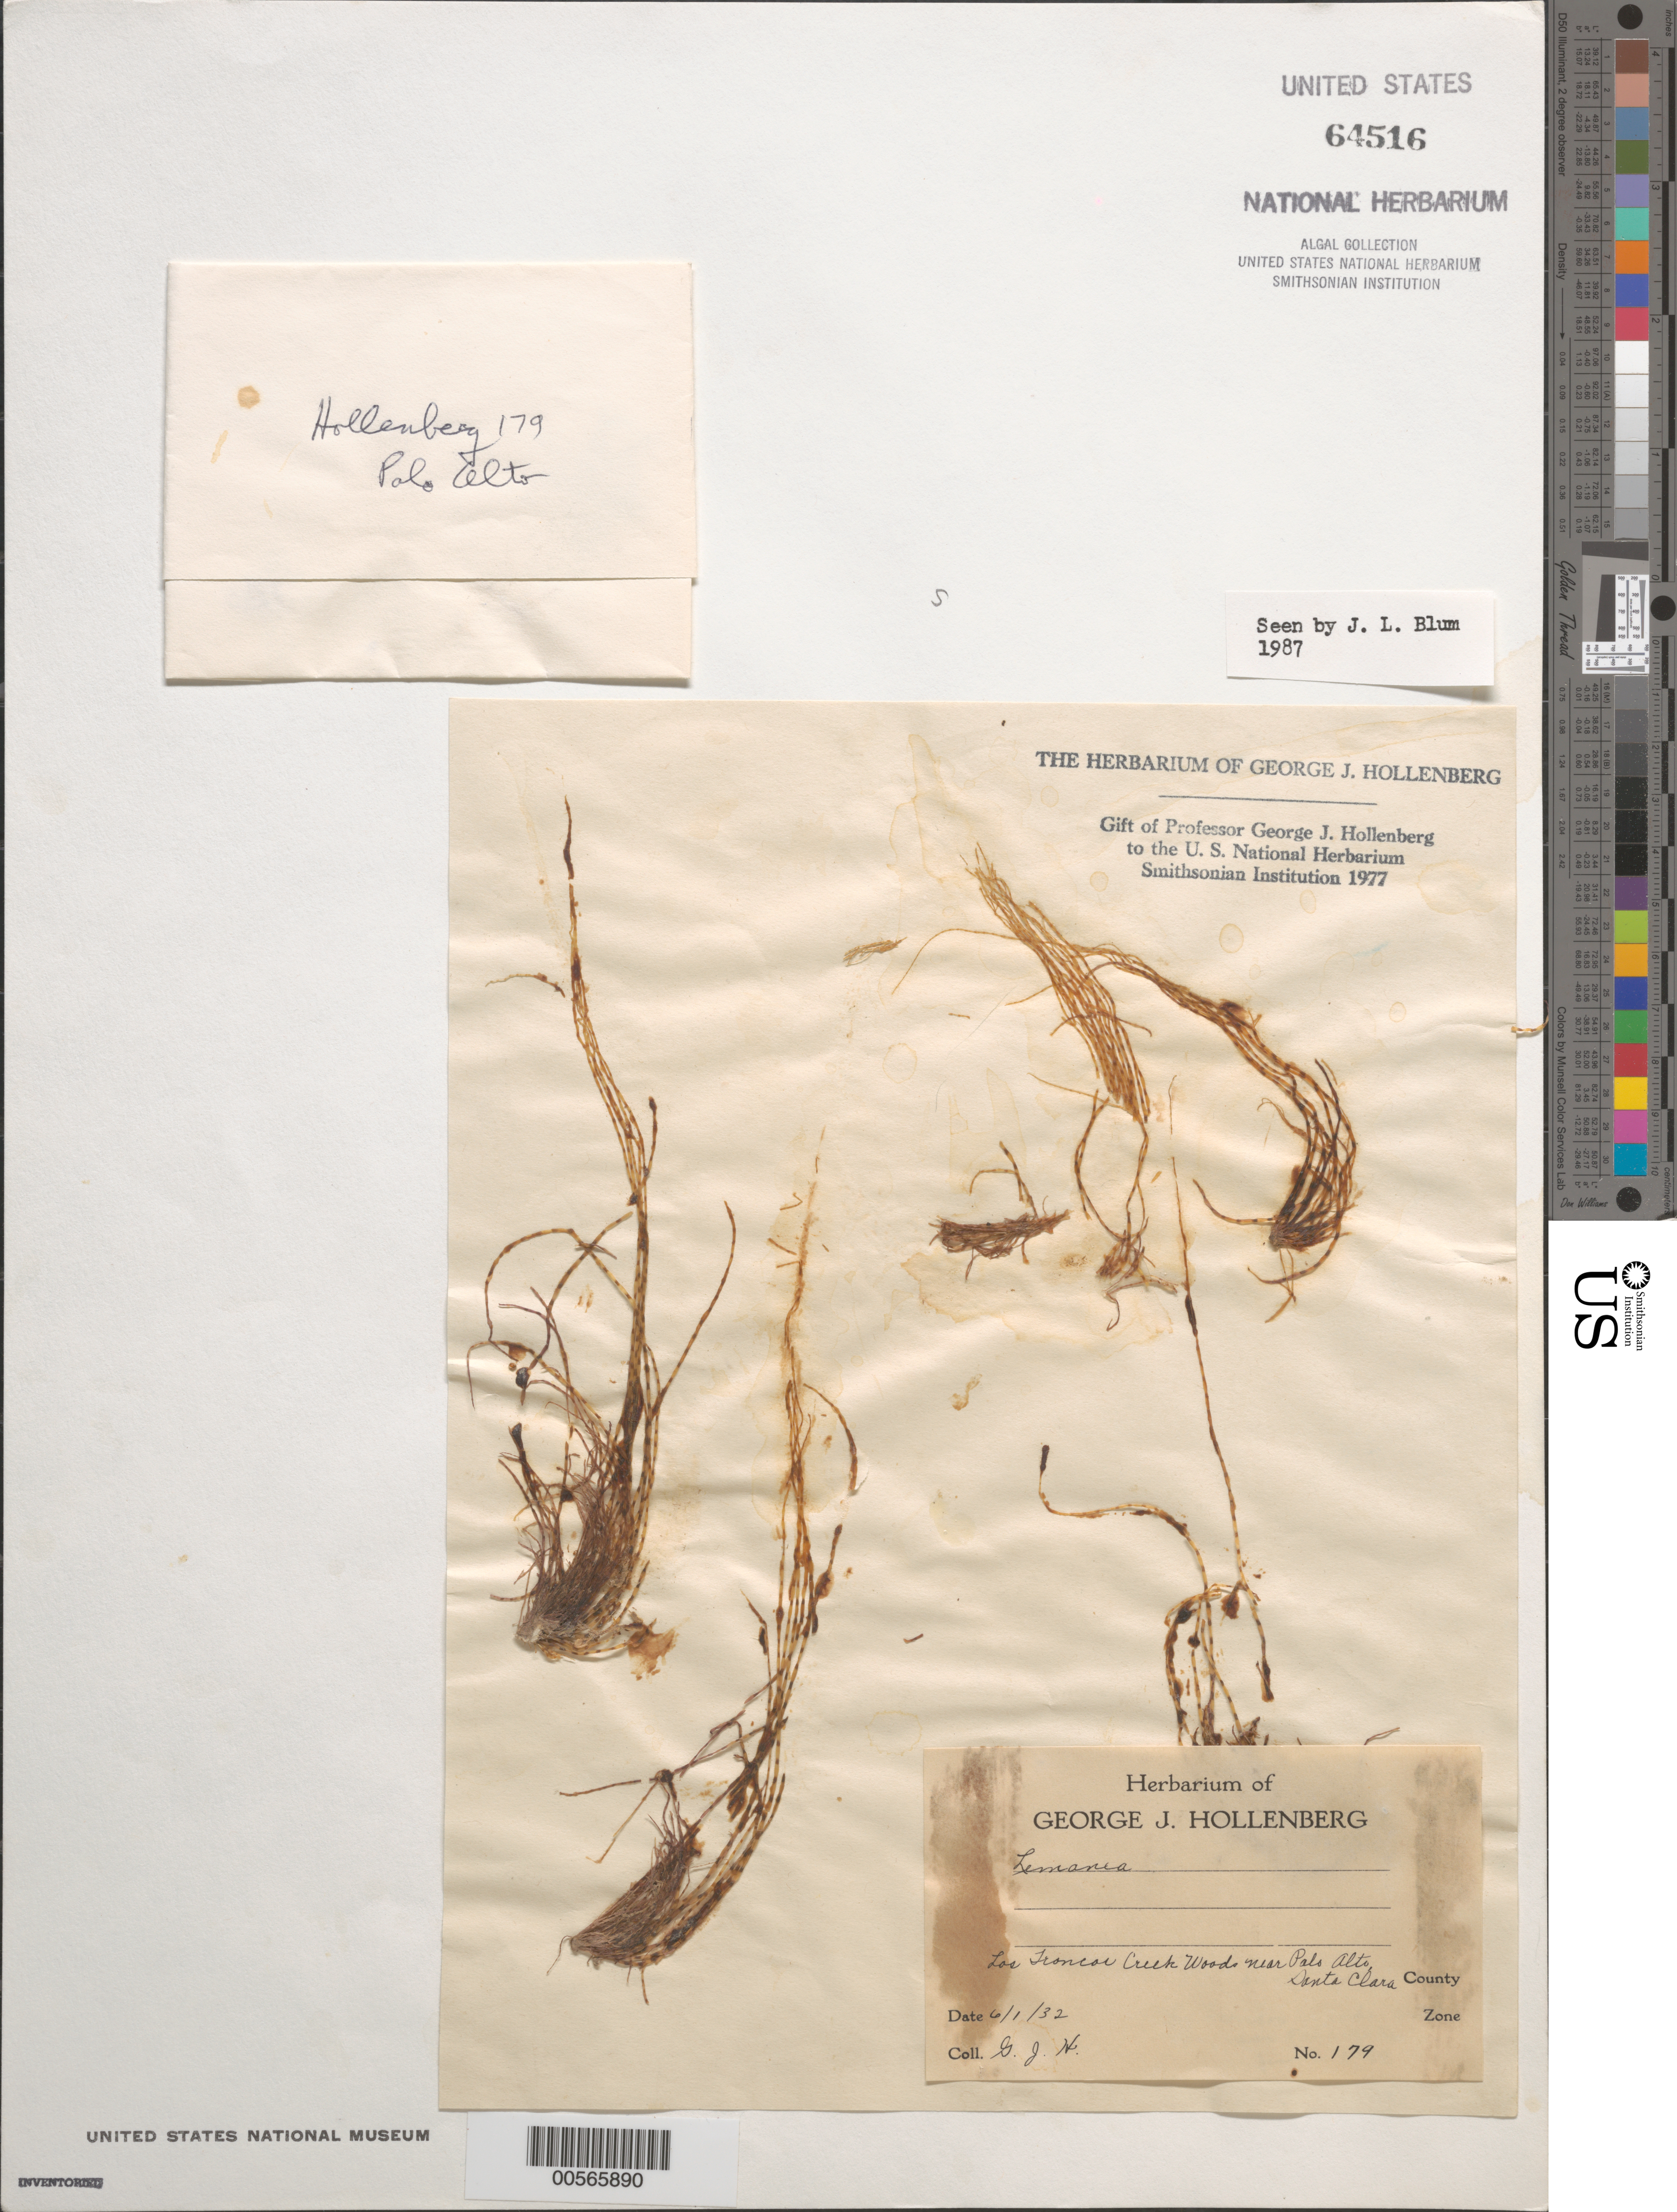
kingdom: Plantae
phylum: Rhodophyta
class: Florideophyceae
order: Batrachospermales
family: Lemaneaceae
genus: Lemanea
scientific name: Lemanea sp.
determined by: Hollenberg, George J.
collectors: G. Hollenberg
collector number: GJH 179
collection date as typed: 01 Jun 1932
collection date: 1932-06-01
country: United States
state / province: California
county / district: Santa Clara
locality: Los Trancos Creek Woods, near Palo Alto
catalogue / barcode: US 64516